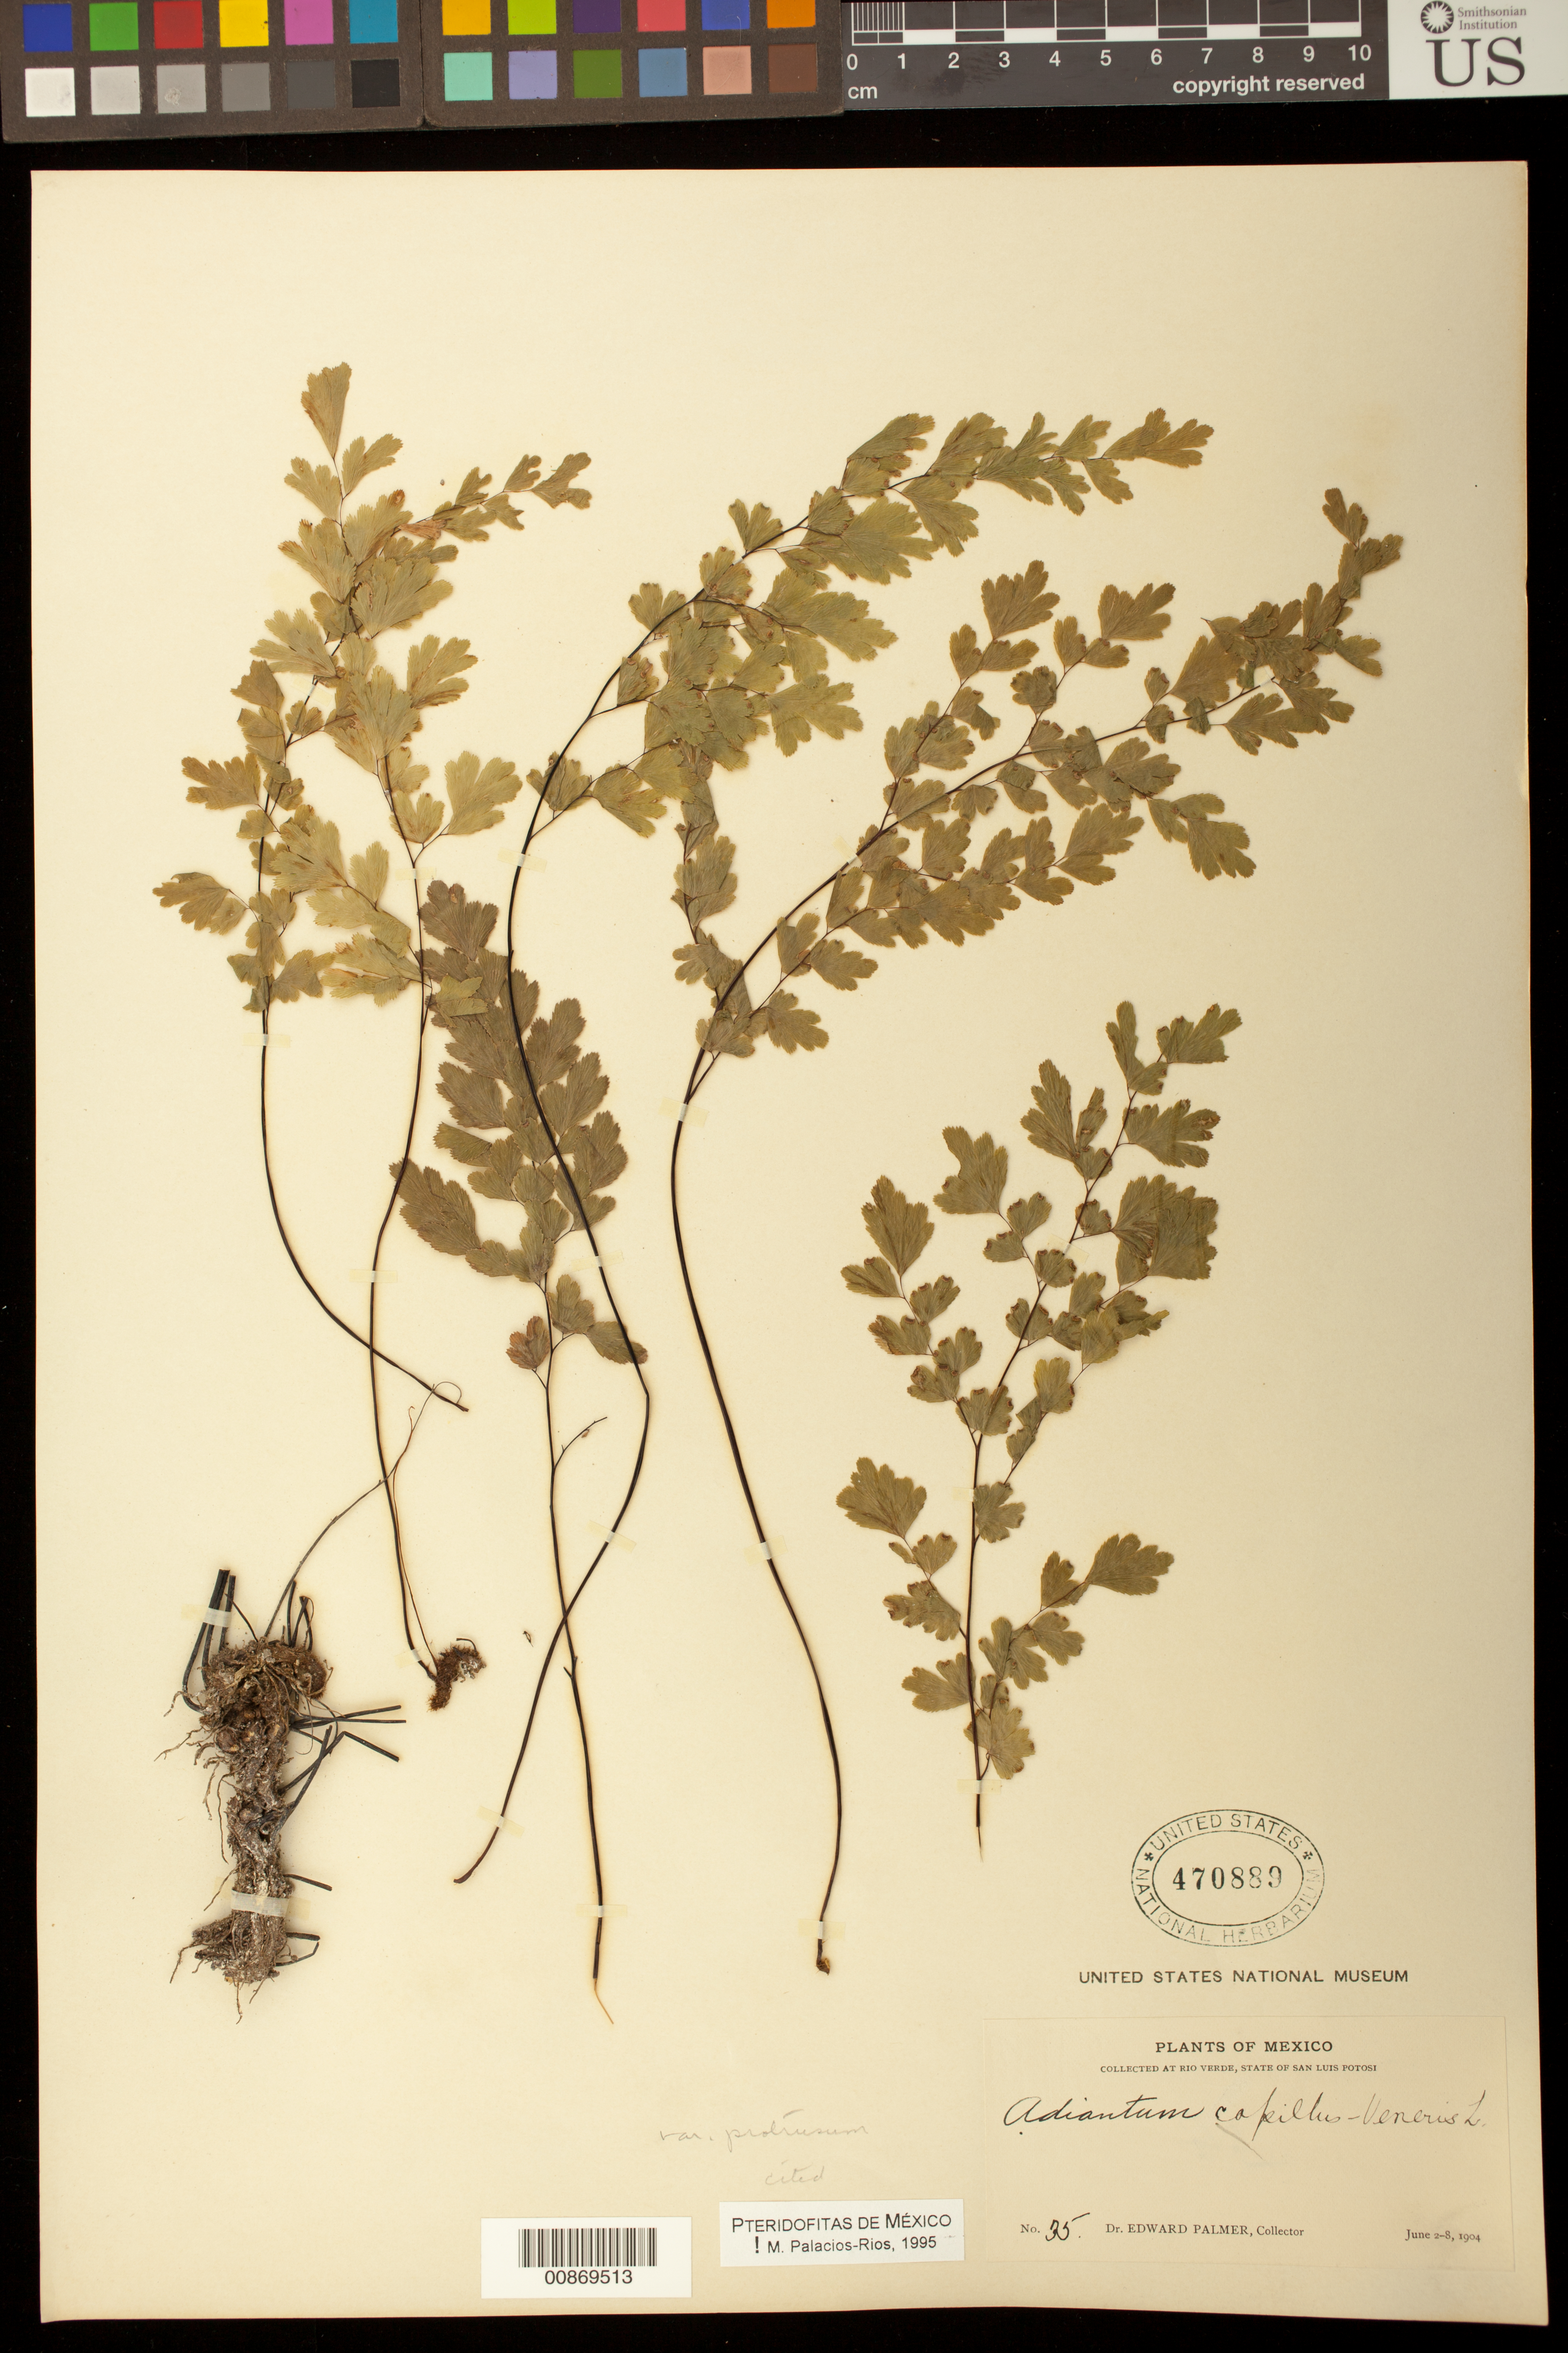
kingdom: Plantae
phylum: Tracheophyta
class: Polypodiopsida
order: Polypodiales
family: Pteridaceae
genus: Adiantum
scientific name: Adiantum capillus-veneris var. protrusum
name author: Fernald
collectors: E. Palmer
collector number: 35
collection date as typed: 02 Jun 1904 to 08 Jun 1904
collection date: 1904-06-02/1904-06-08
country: Mexico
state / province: San Luis Potosí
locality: Río Verde, San Luis Potosí.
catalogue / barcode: US 470889